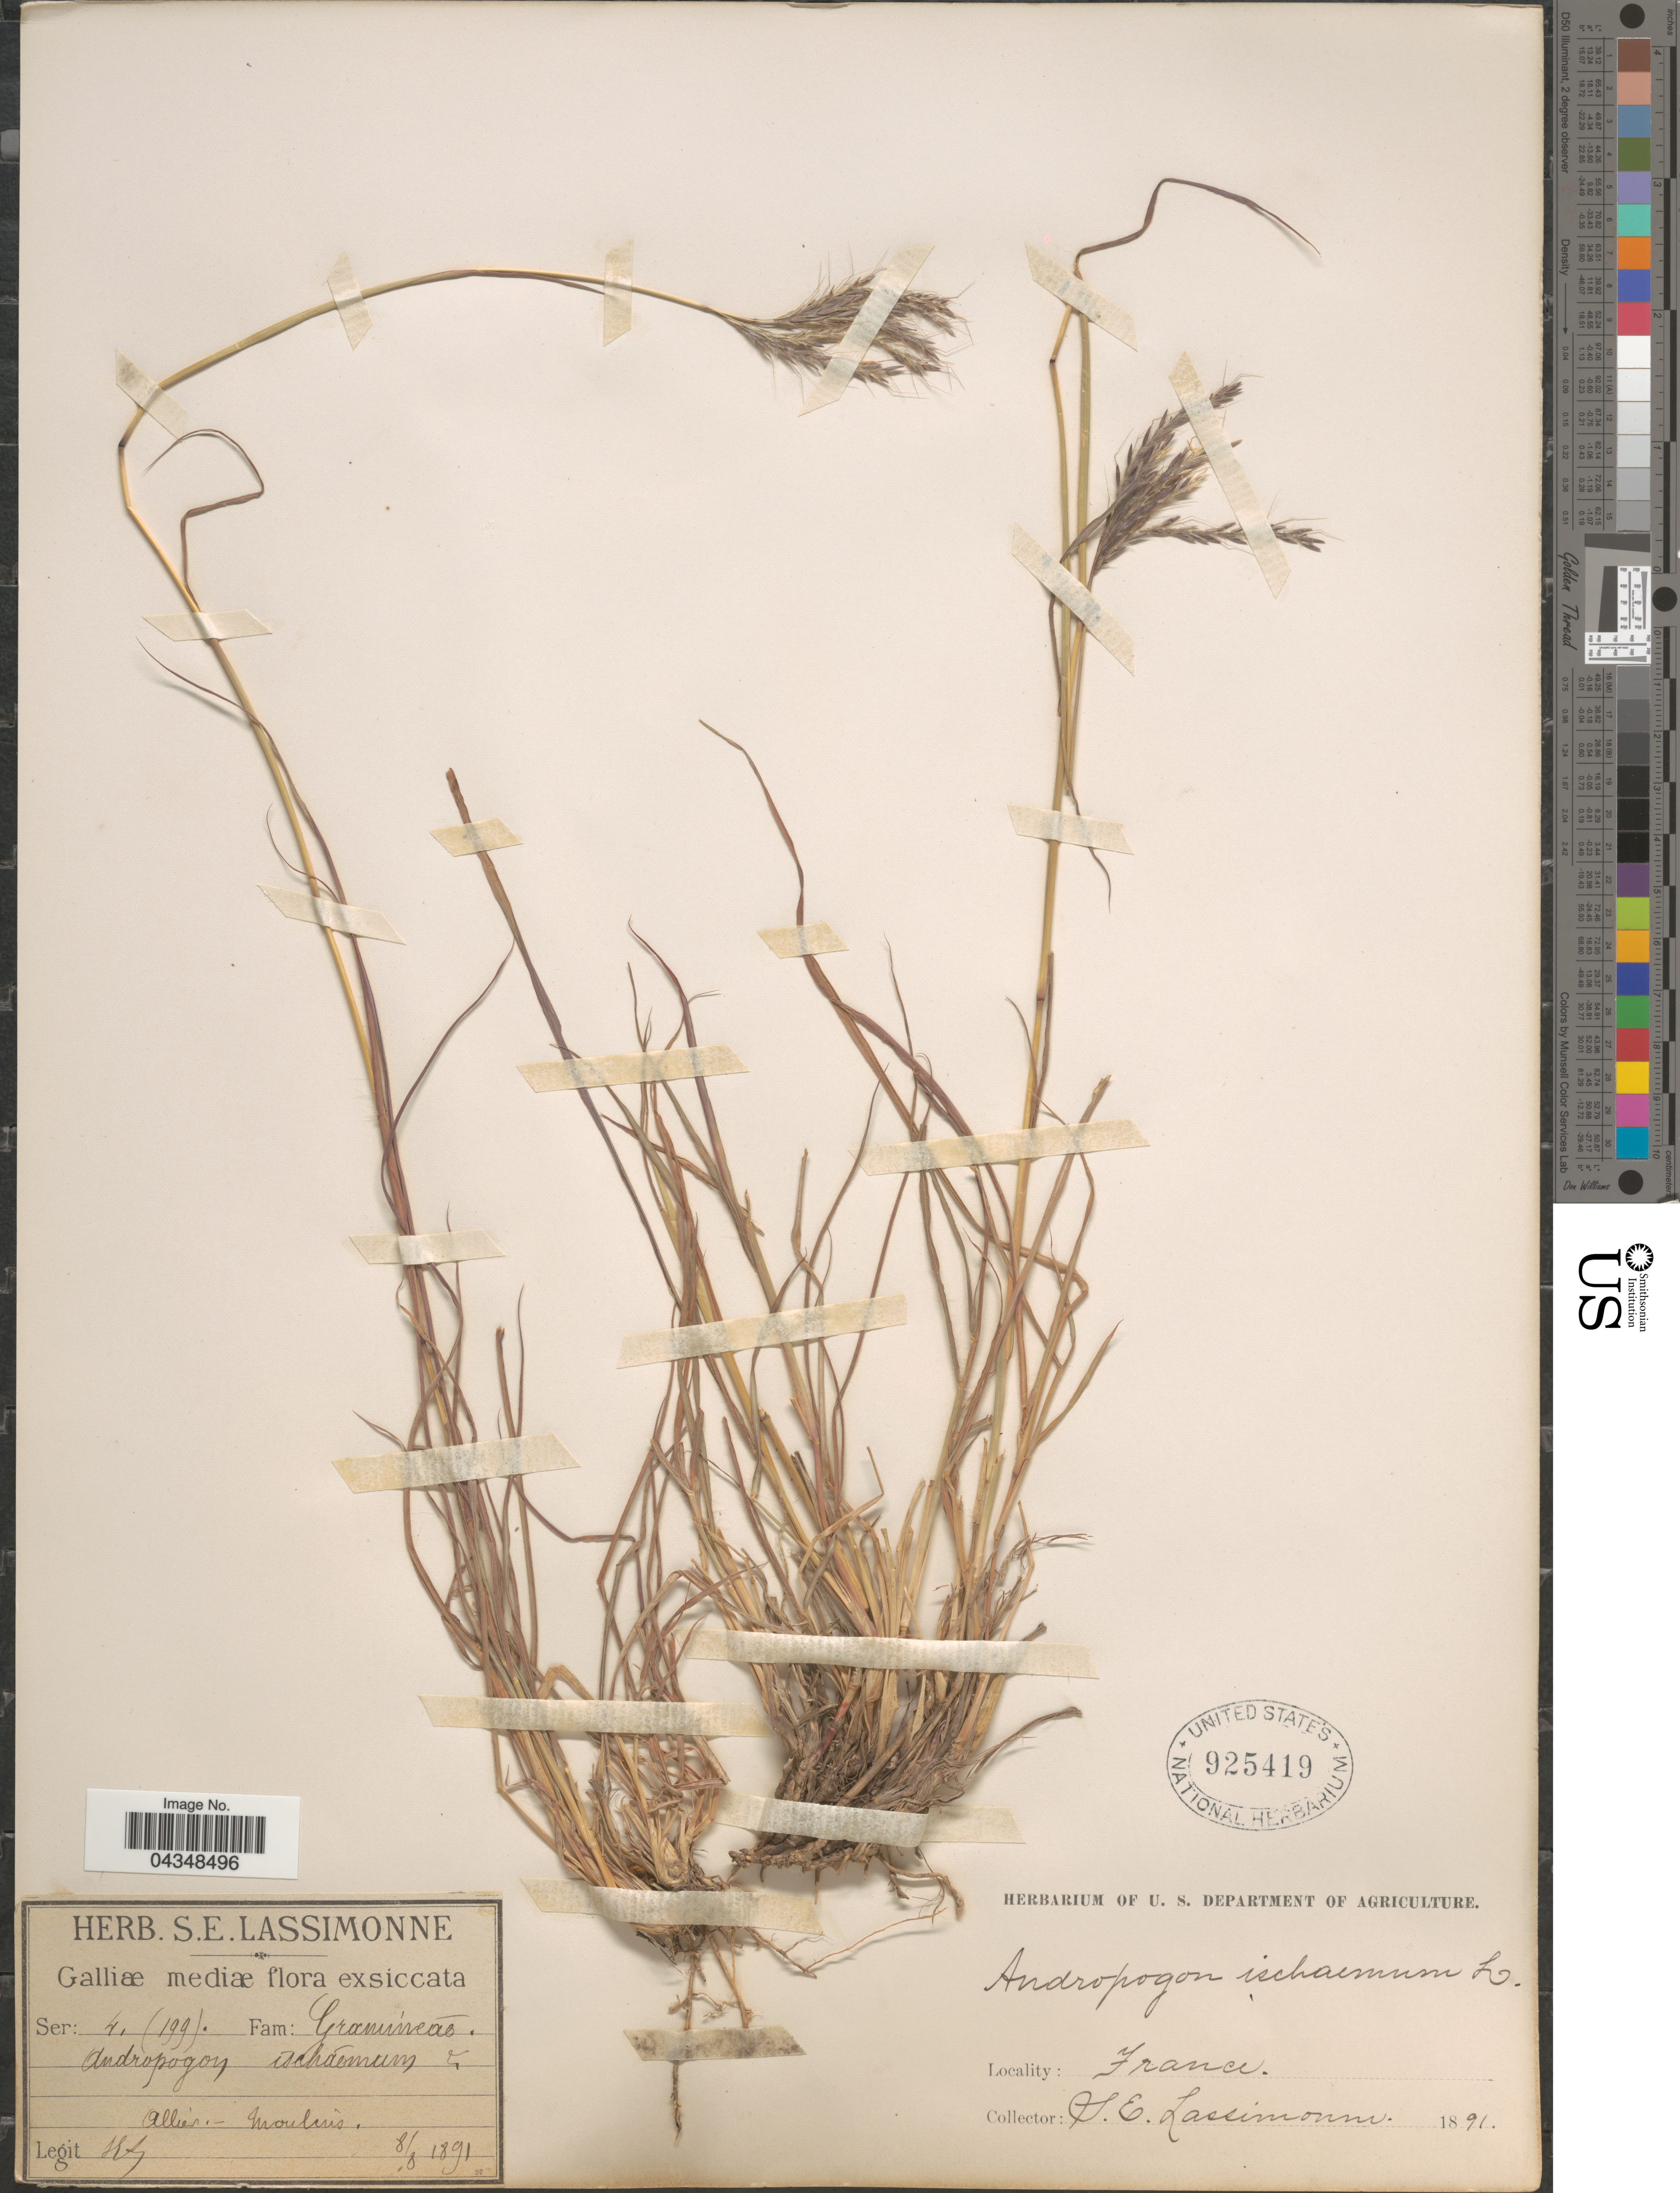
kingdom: Plantae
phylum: Tracheophyta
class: Liliopsida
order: Poales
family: Poaceae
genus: Bothriochloa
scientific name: Bothriochloa ischaemum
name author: (L.) Keng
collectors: S. Lassimonne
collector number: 4(199)?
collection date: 1891-08-08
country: France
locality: Galliæ mediæ. Allier - Moulins.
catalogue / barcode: US 925419